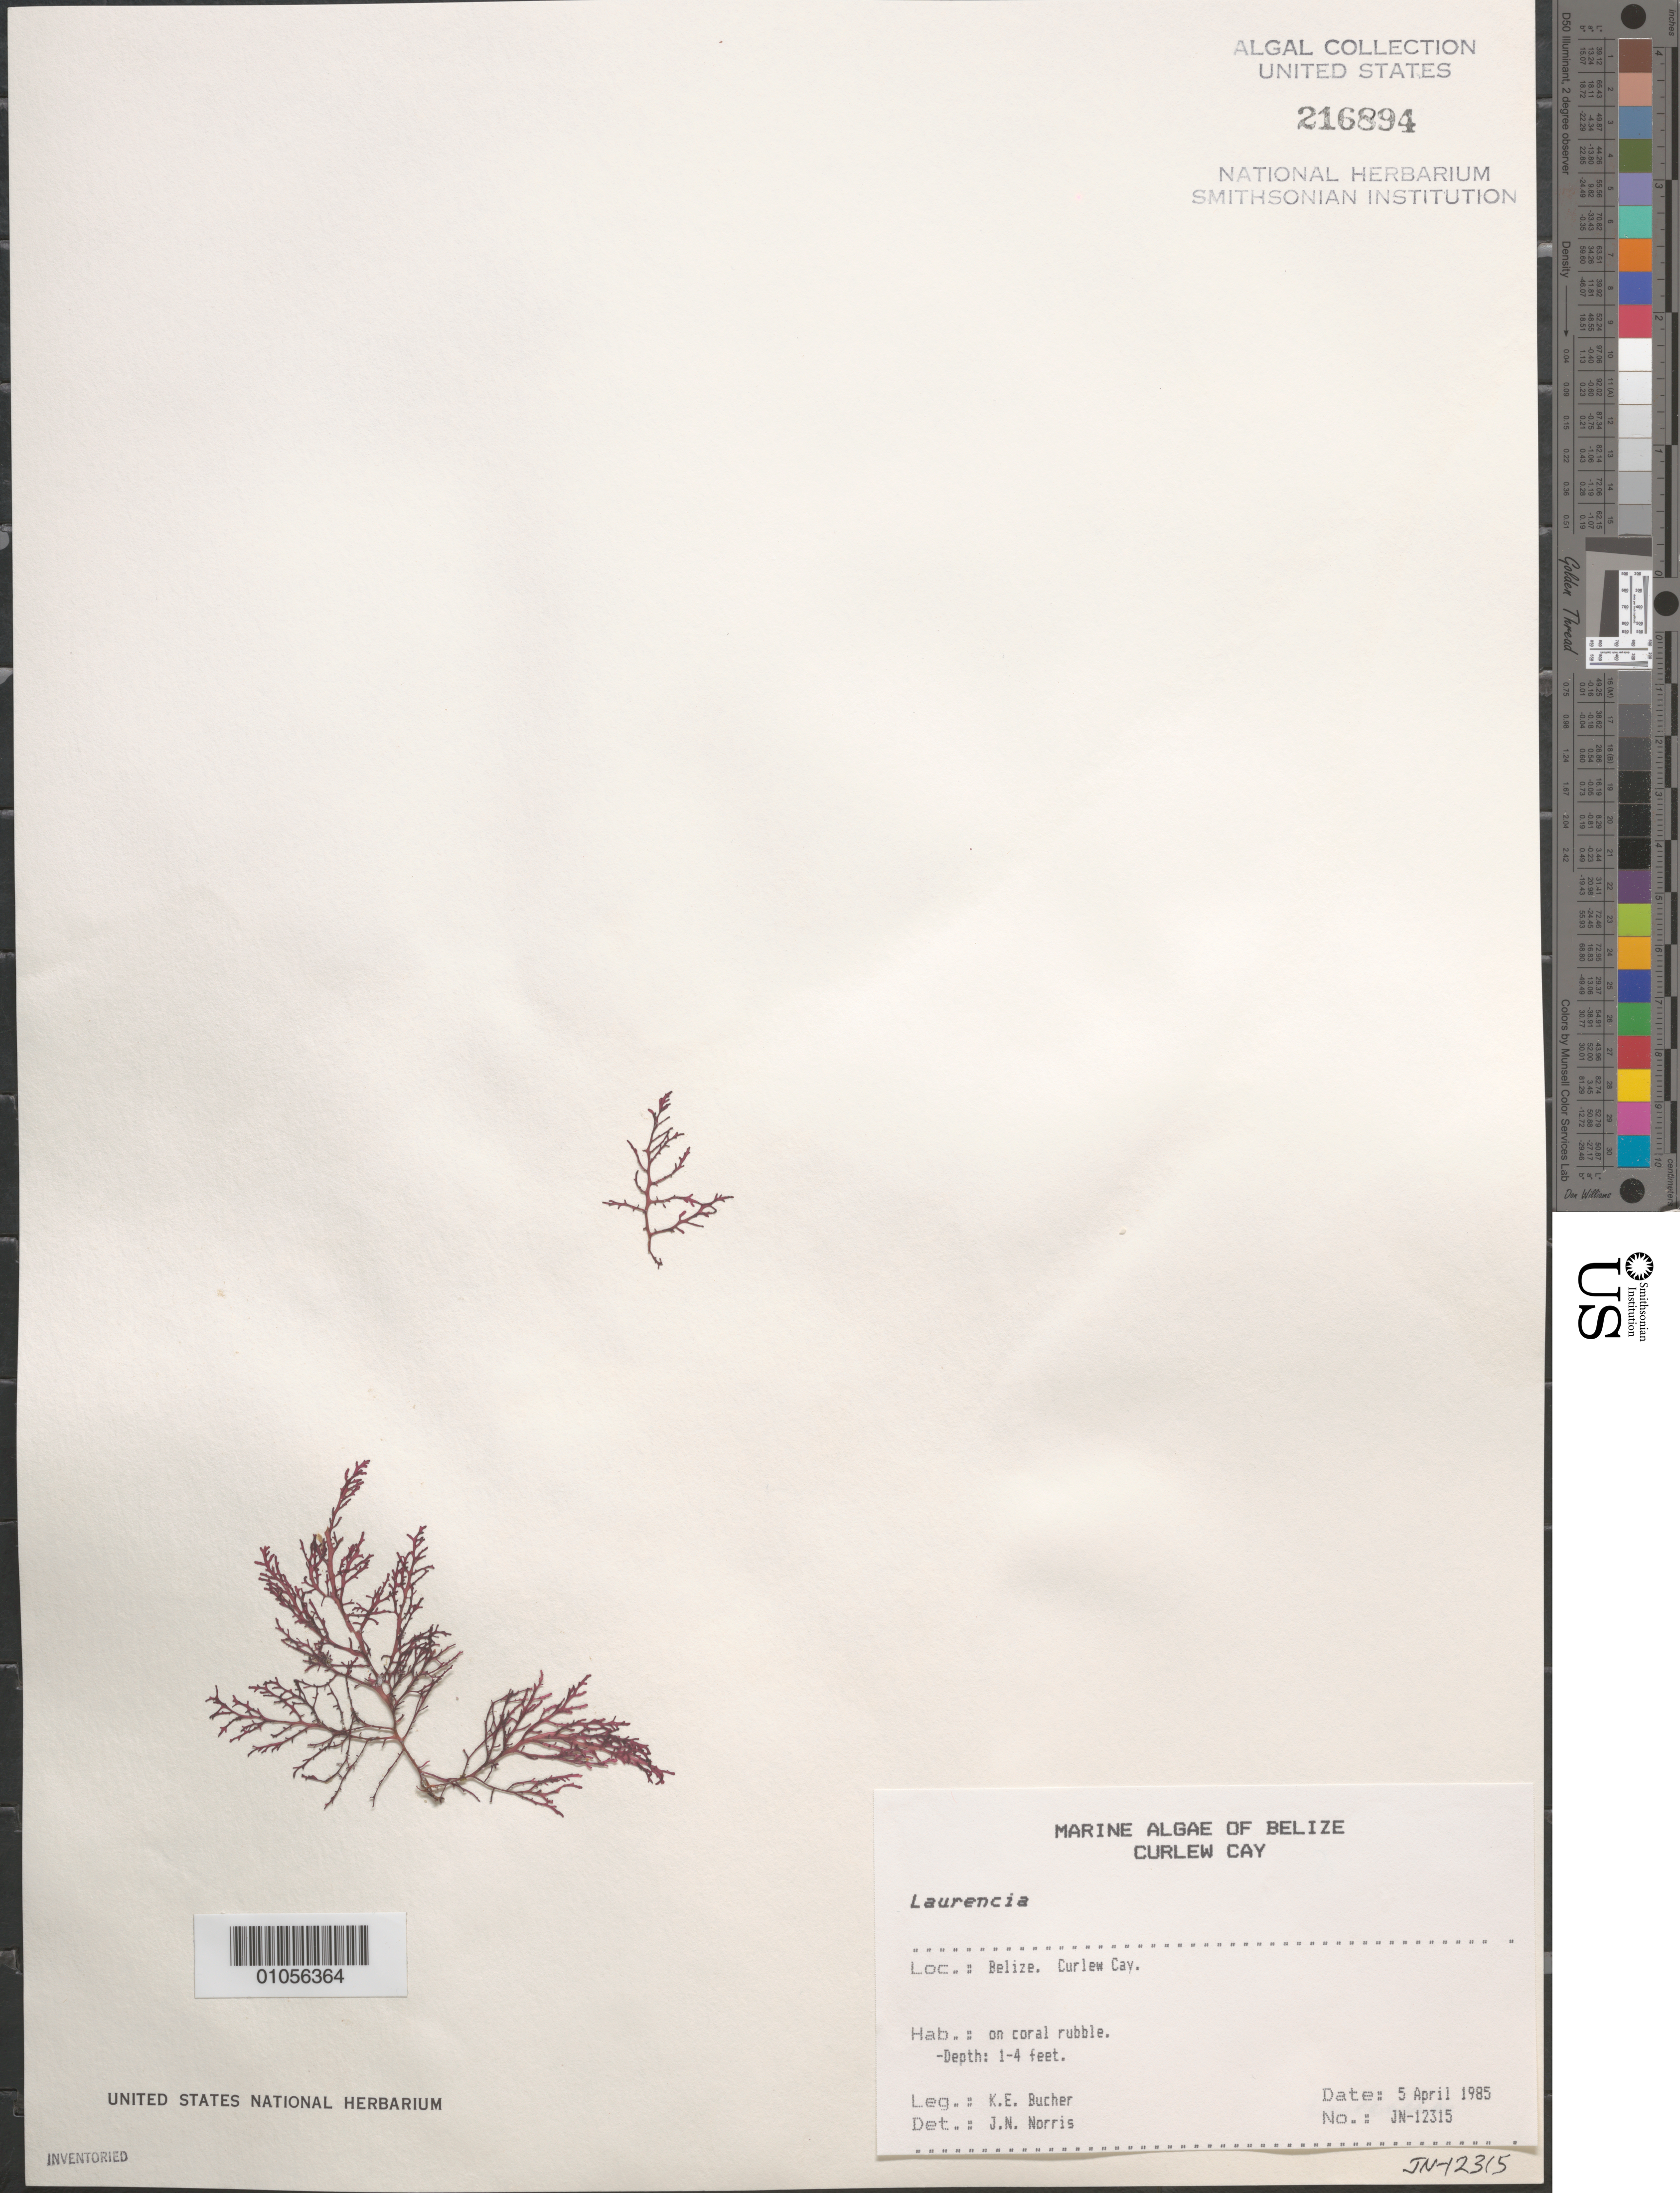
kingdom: Plantae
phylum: Rhodophyta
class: Florideophyceae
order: Ceramiales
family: Rhodomelaceae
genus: Laurencia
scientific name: Laurencia sp.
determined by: Norris, James N.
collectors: K. E. Bucher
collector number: JN-12315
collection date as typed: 05 Apr 1985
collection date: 1985-04-05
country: Belize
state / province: Stann Creek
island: Curlew Cay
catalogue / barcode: US 216894